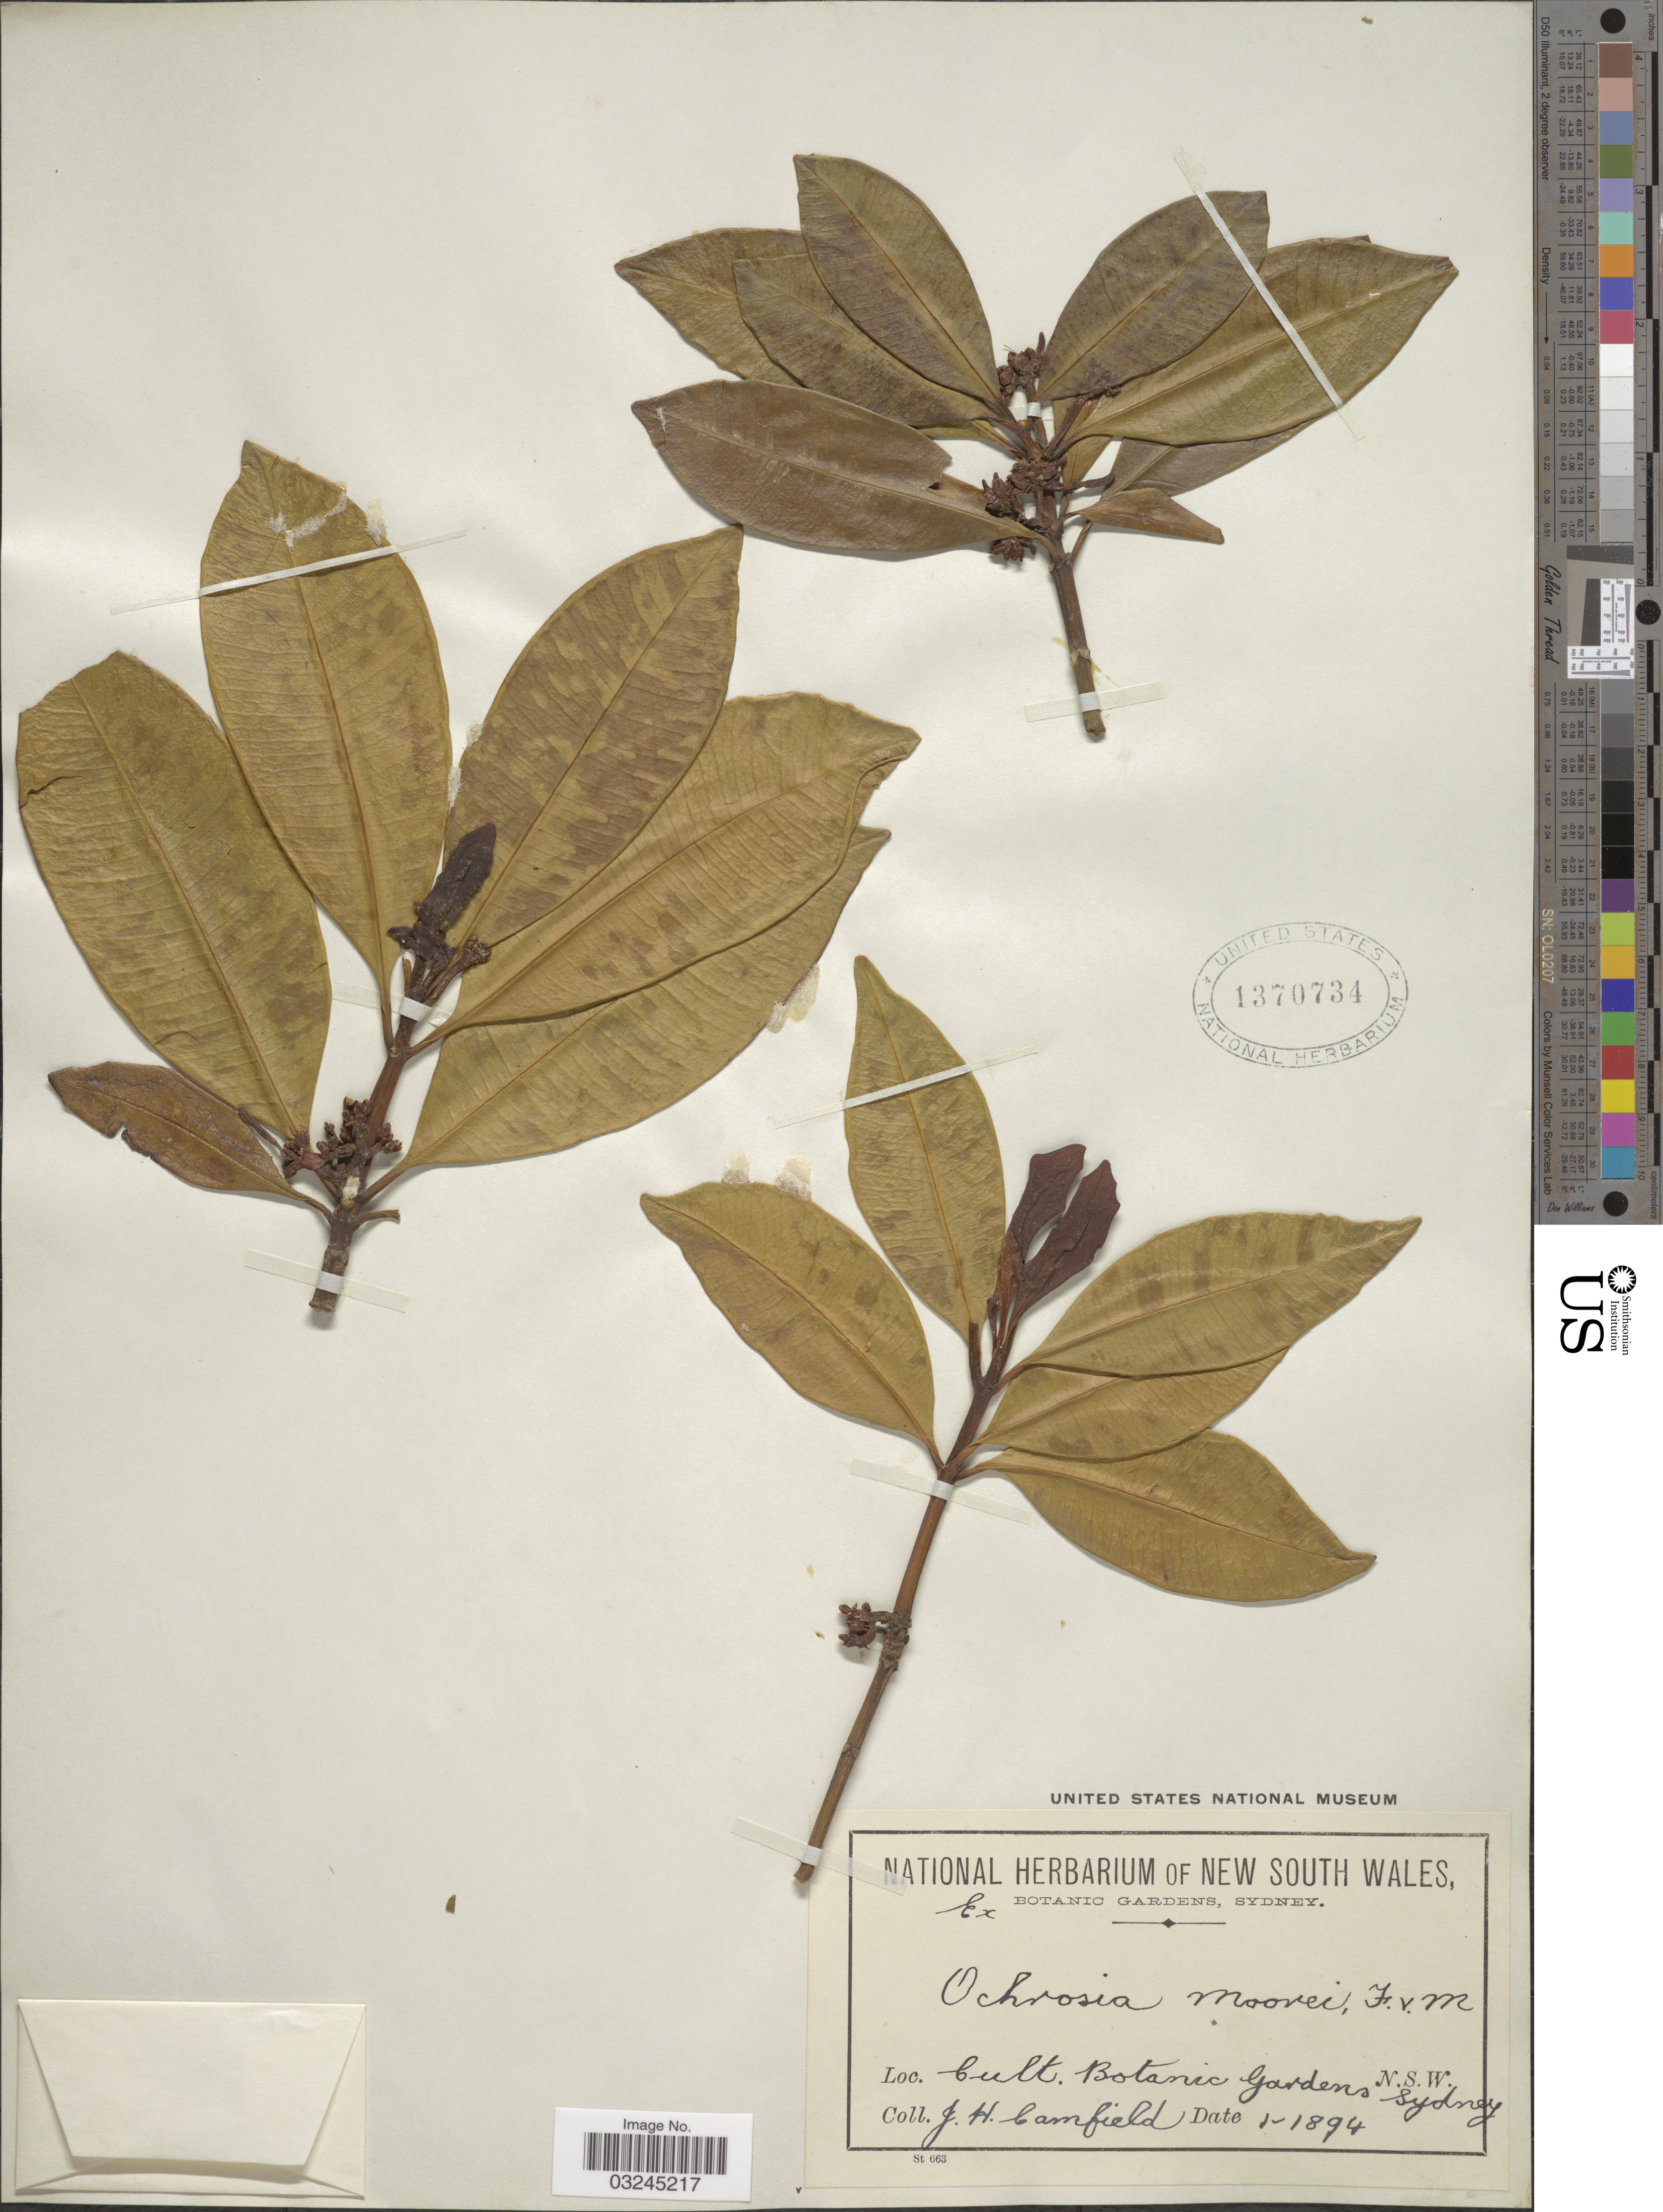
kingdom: Plantae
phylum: Tracheophyta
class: Magnoliopsida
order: Gentianales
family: Apocynaceae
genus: Ochrosia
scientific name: Ochrosia moorei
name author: (F. Muell.) Benth.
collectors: J. Camfield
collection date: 1894-01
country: Australia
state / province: New South Wales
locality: Botanic Gardens Sydney.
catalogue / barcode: US 1370734